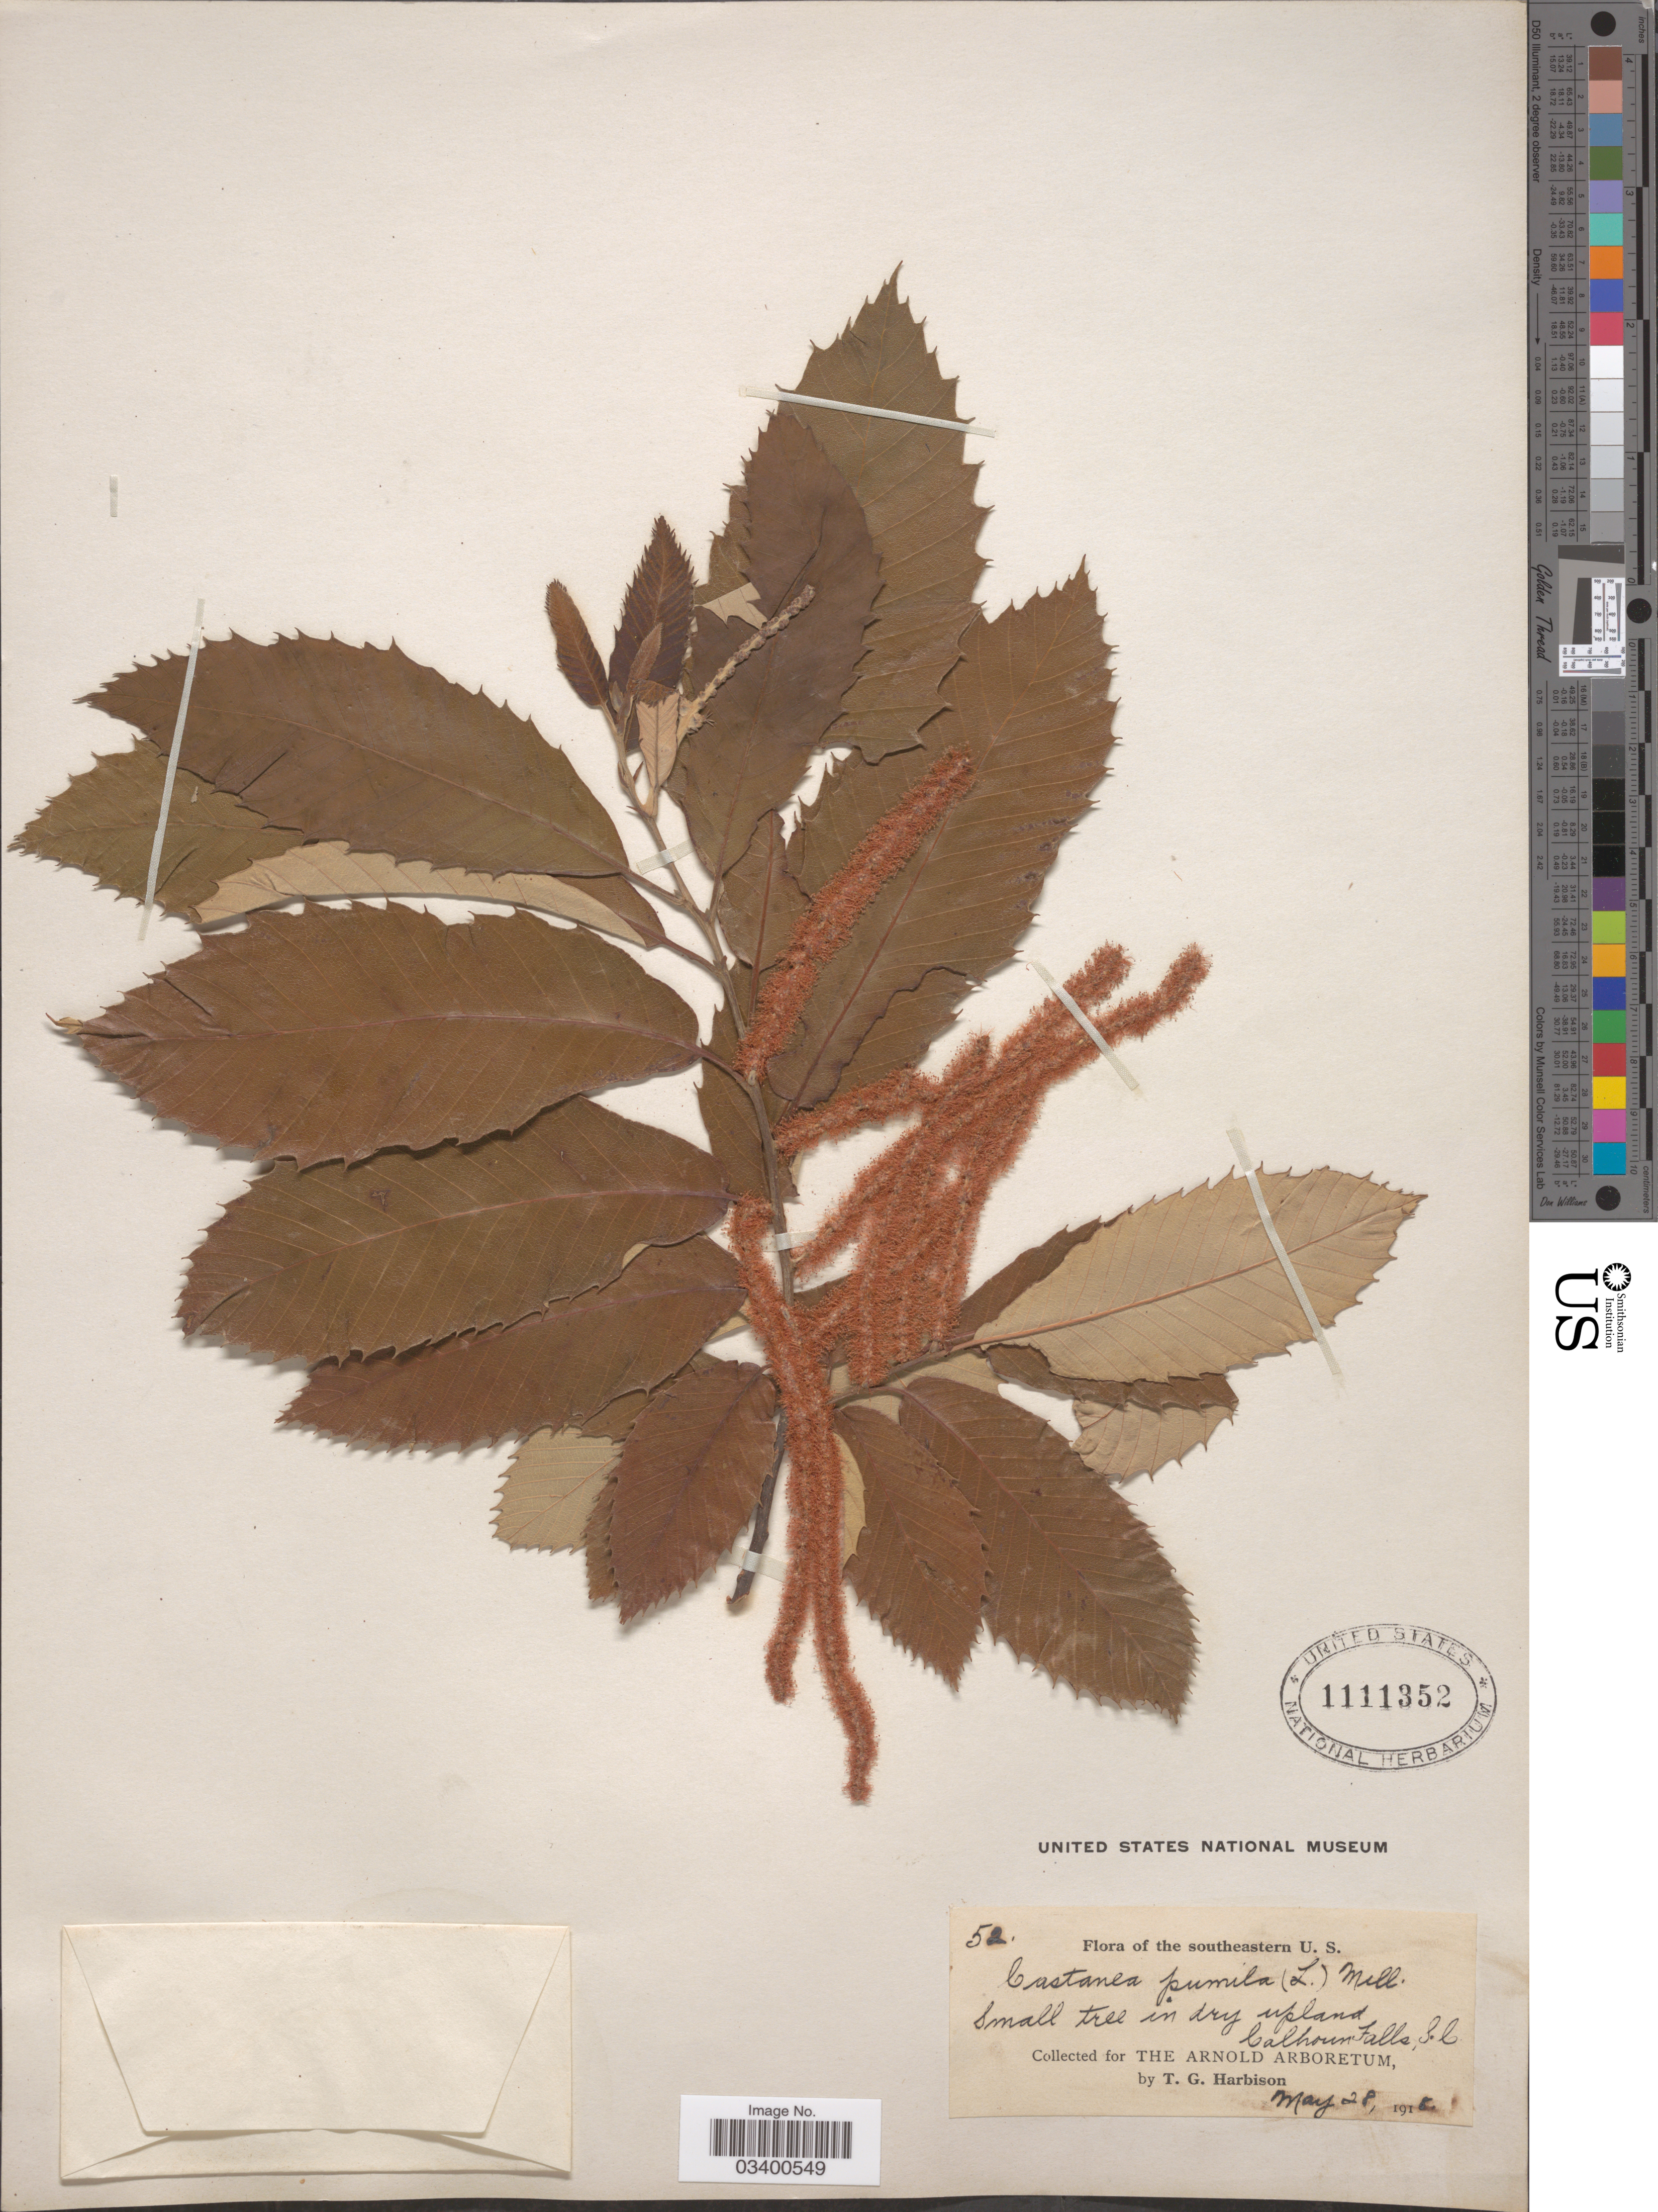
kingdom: Plantae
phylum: Tracheophyta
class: Magnoliopsida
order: Fagales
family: Fagaceae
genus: Castanea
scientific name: Castanea pumila var. pumila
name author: (L.) Mill.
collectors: T. Harbison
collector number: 52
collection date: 1915-05-28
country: United States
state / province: South Carolina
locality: Southeastern U. S. Calhoun Falls.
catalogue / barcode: US 1111352